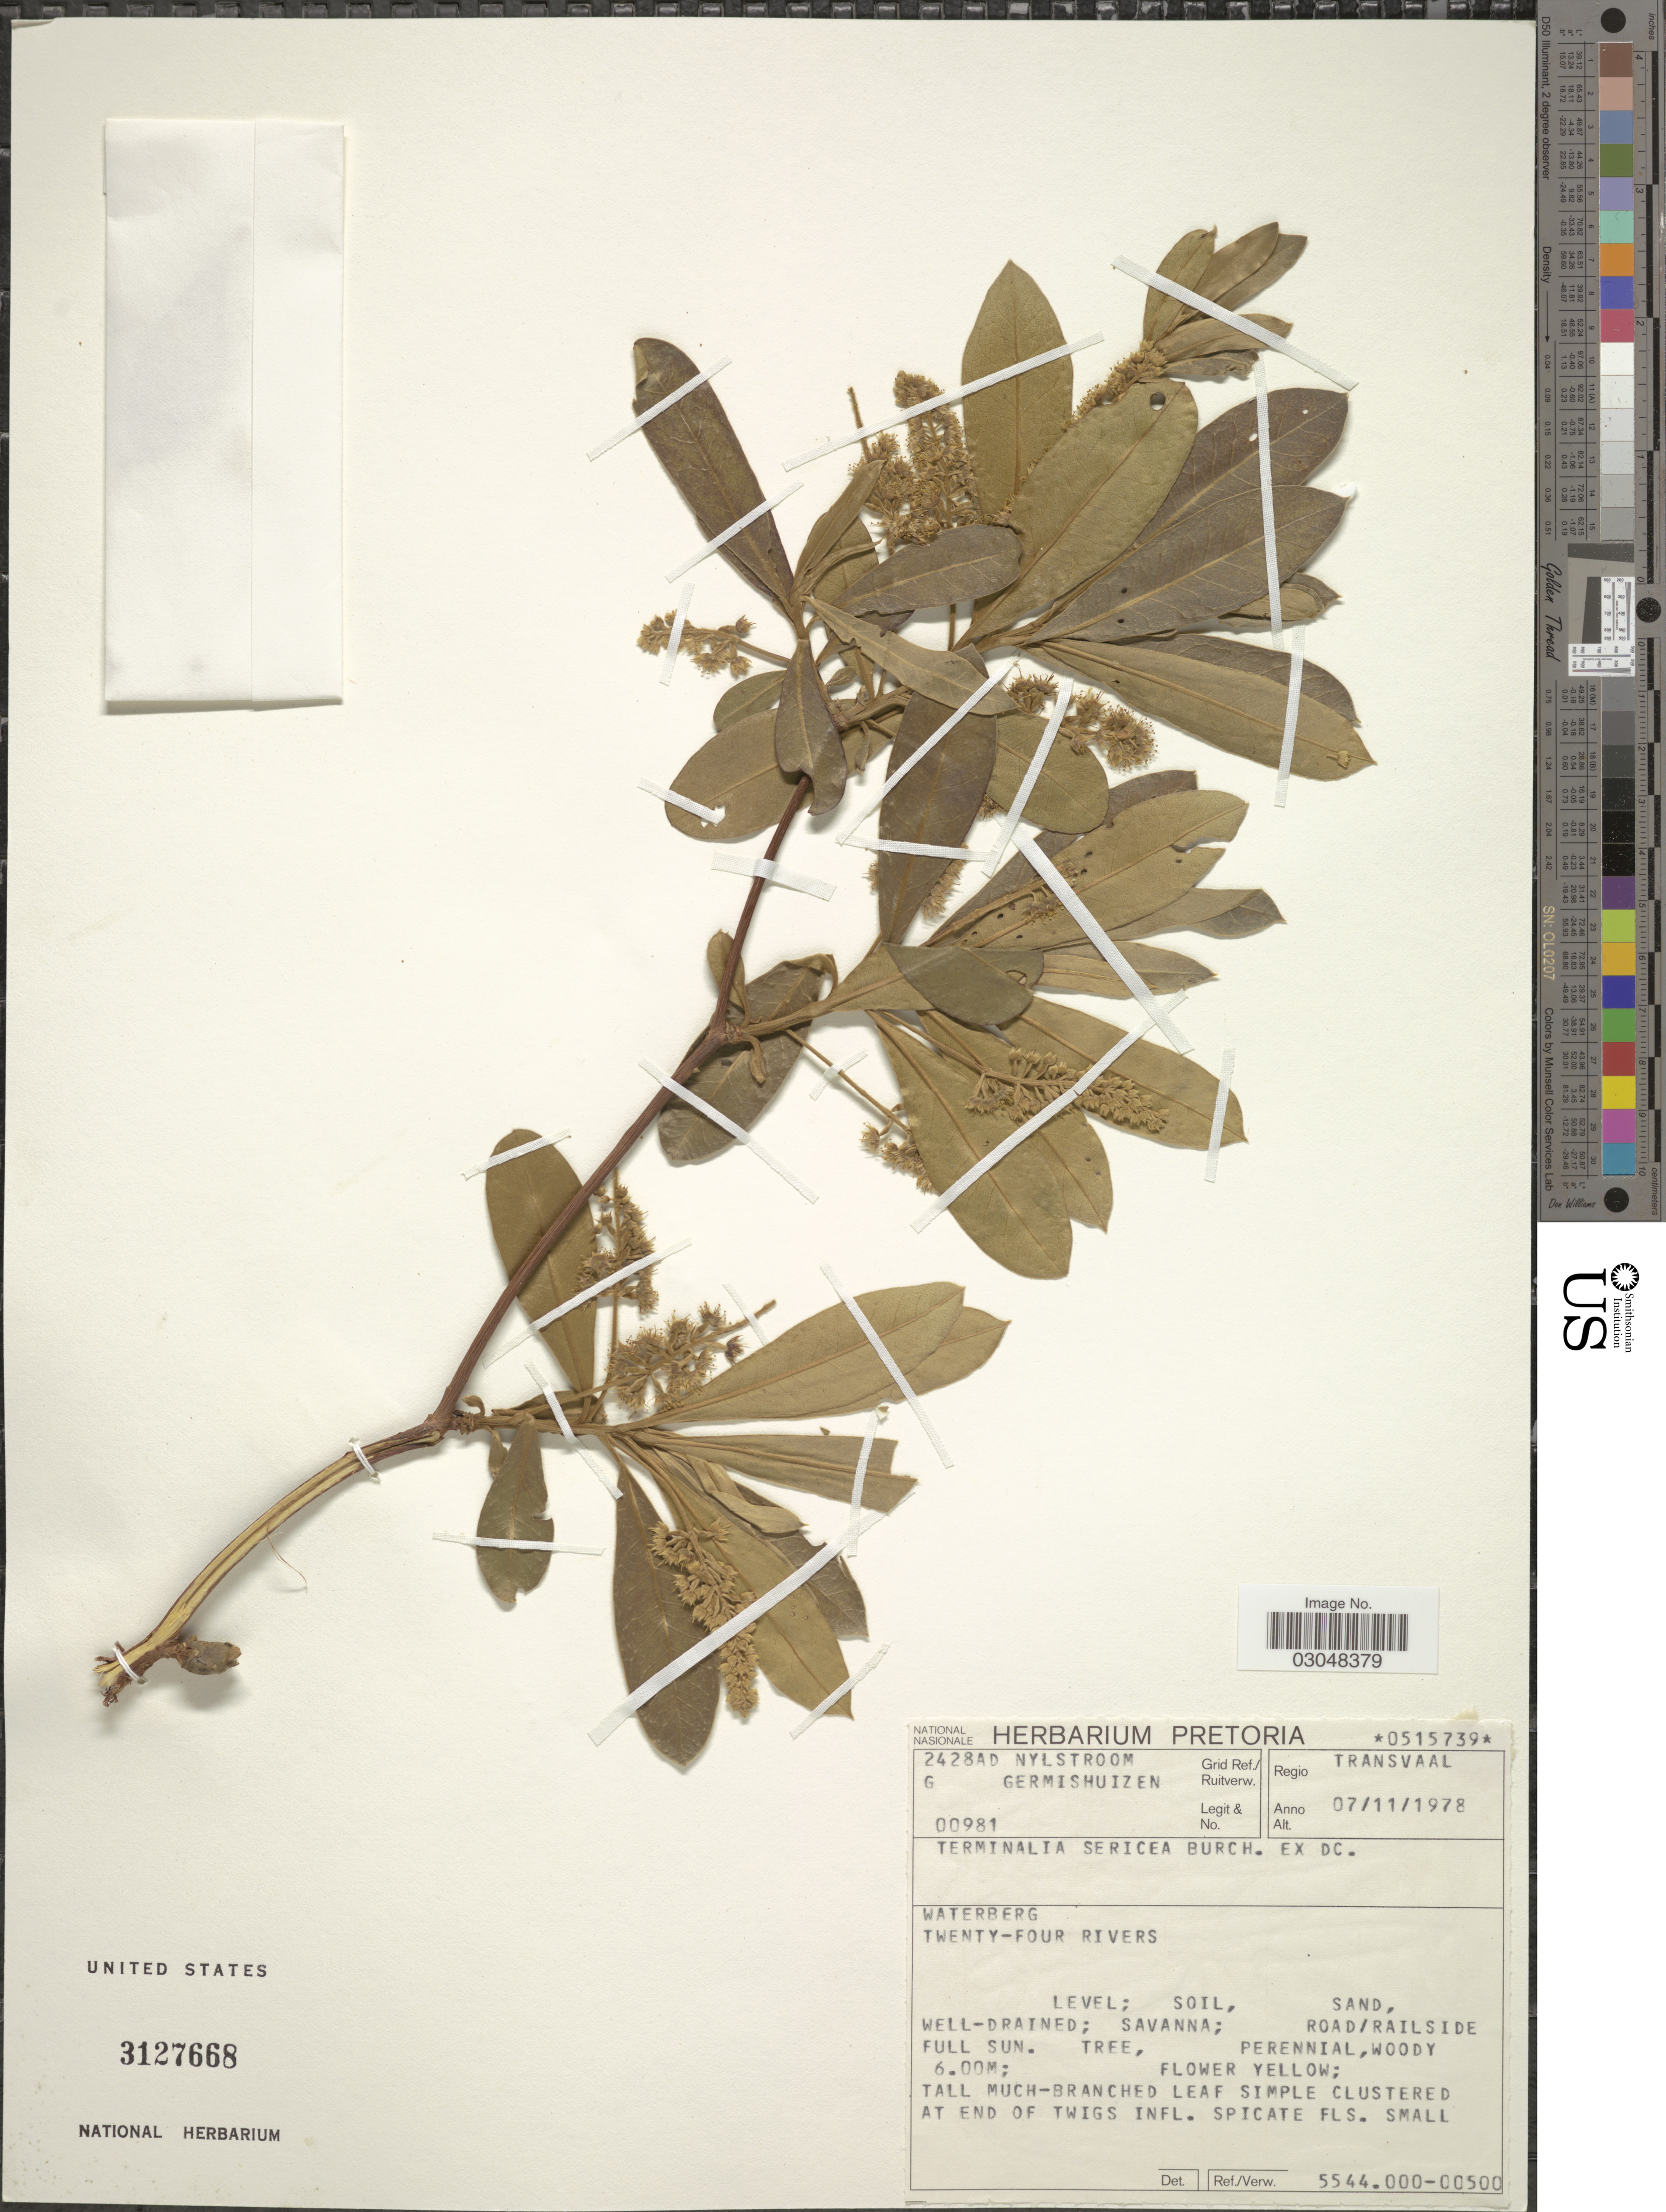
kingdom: Plantae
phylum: Tracheophyta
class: Magnoliopsida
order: Myrtales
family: Combretaceae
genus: Terminalia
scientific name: Terminalia sericea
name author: D.G. Burch ex DC.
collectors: G. Germishuizen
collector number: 00981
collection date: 1978-11-07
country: South Africa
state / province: Limpopo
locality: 2428AD Nylstroom Grid Ref./ Ruitverw. Regio Transvaal. Waterberg. Twenty-Four Rivers.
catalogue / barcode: US 3127668